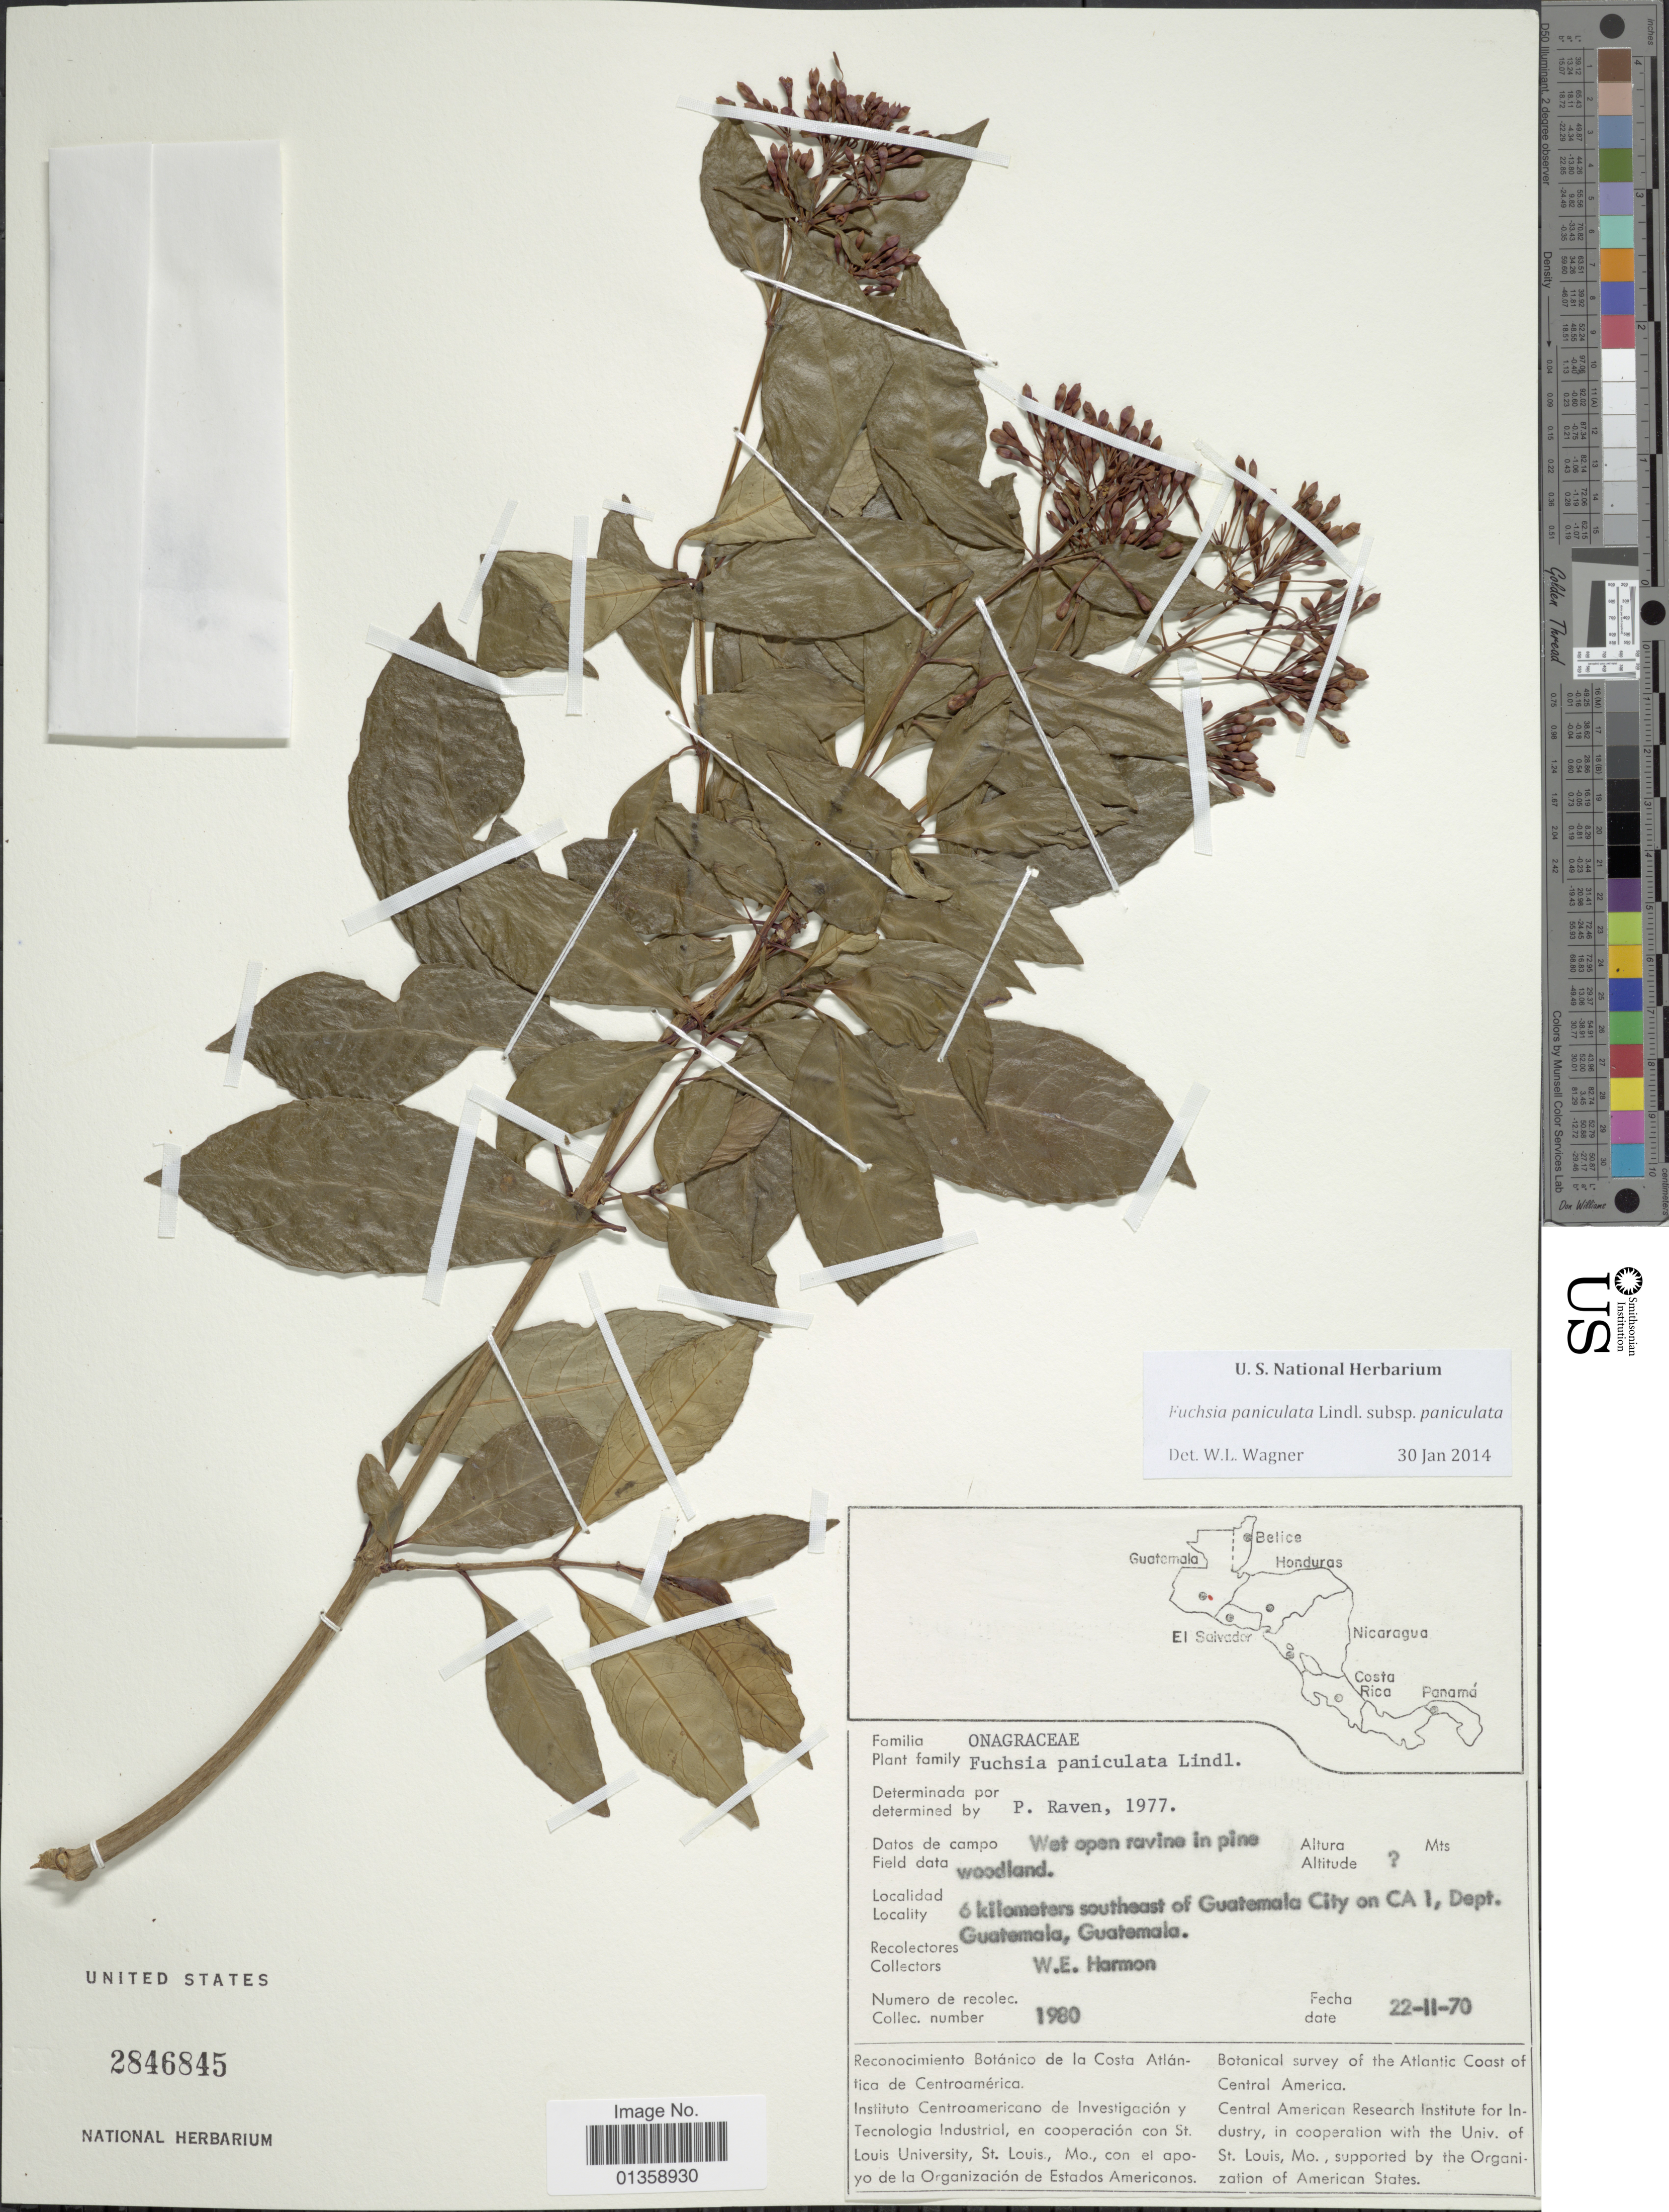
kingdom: Plantae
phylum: Tracheophyta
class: Magnoliopsida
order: Myrtales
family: Onagraceae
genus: Fuchsia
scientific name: Fuchsia paniculata subsp. paniculata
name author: Lindl.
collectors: W. E. Harmon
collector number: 1980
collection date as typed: Transcribed d/m/y: 22/11/70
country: Guatemala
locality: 6 kilometers southeast of Guatemala City on CA 1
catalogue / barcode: US 2846845